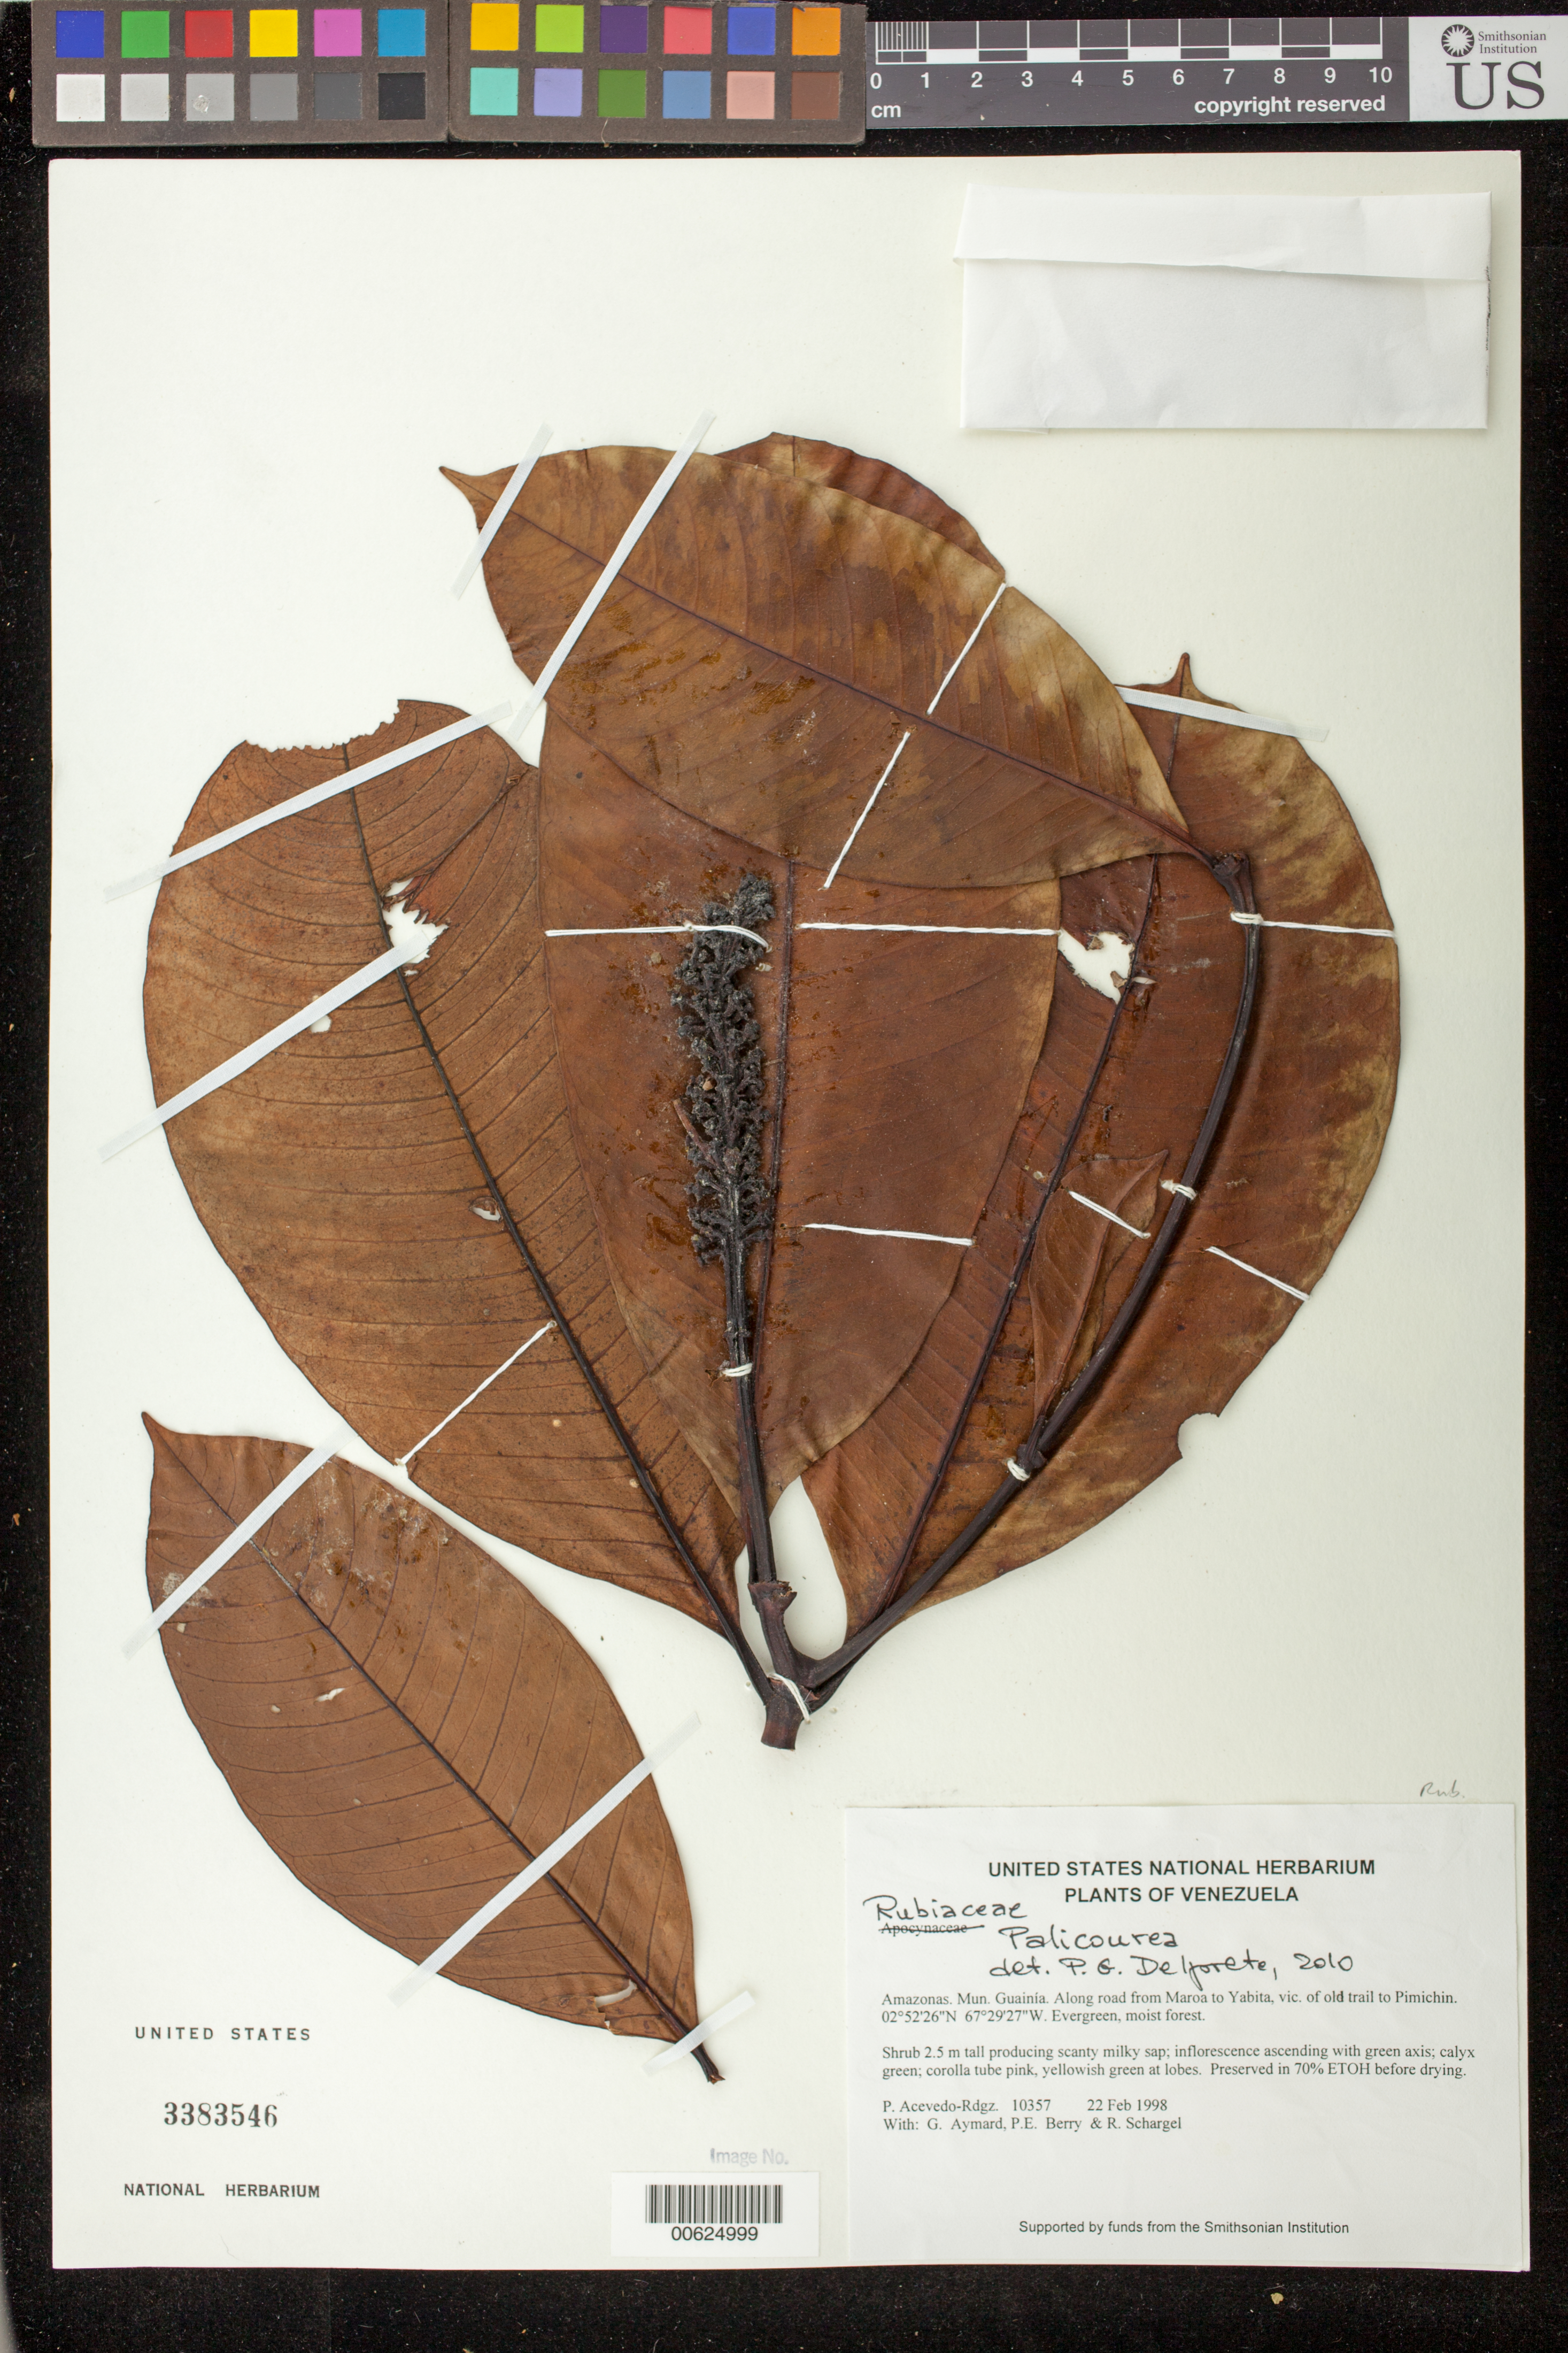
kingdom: Plantae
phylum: Tracheophyta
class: Magnoliopsida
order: Gentianales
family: Apocynaceae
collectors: P. Acevedo-Rodr., G. A. Aymard, P. E. Berry & R. Schargel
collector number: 10357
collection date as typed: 22 Feb 1998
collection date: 1998-02-22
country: Venezuela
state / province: Amazonas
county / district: Maroa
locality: Along road from Maroa to Yabita, vic. of old trail to Pimichin.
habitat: Evergreen, moist forest.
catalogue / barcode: US 3383546